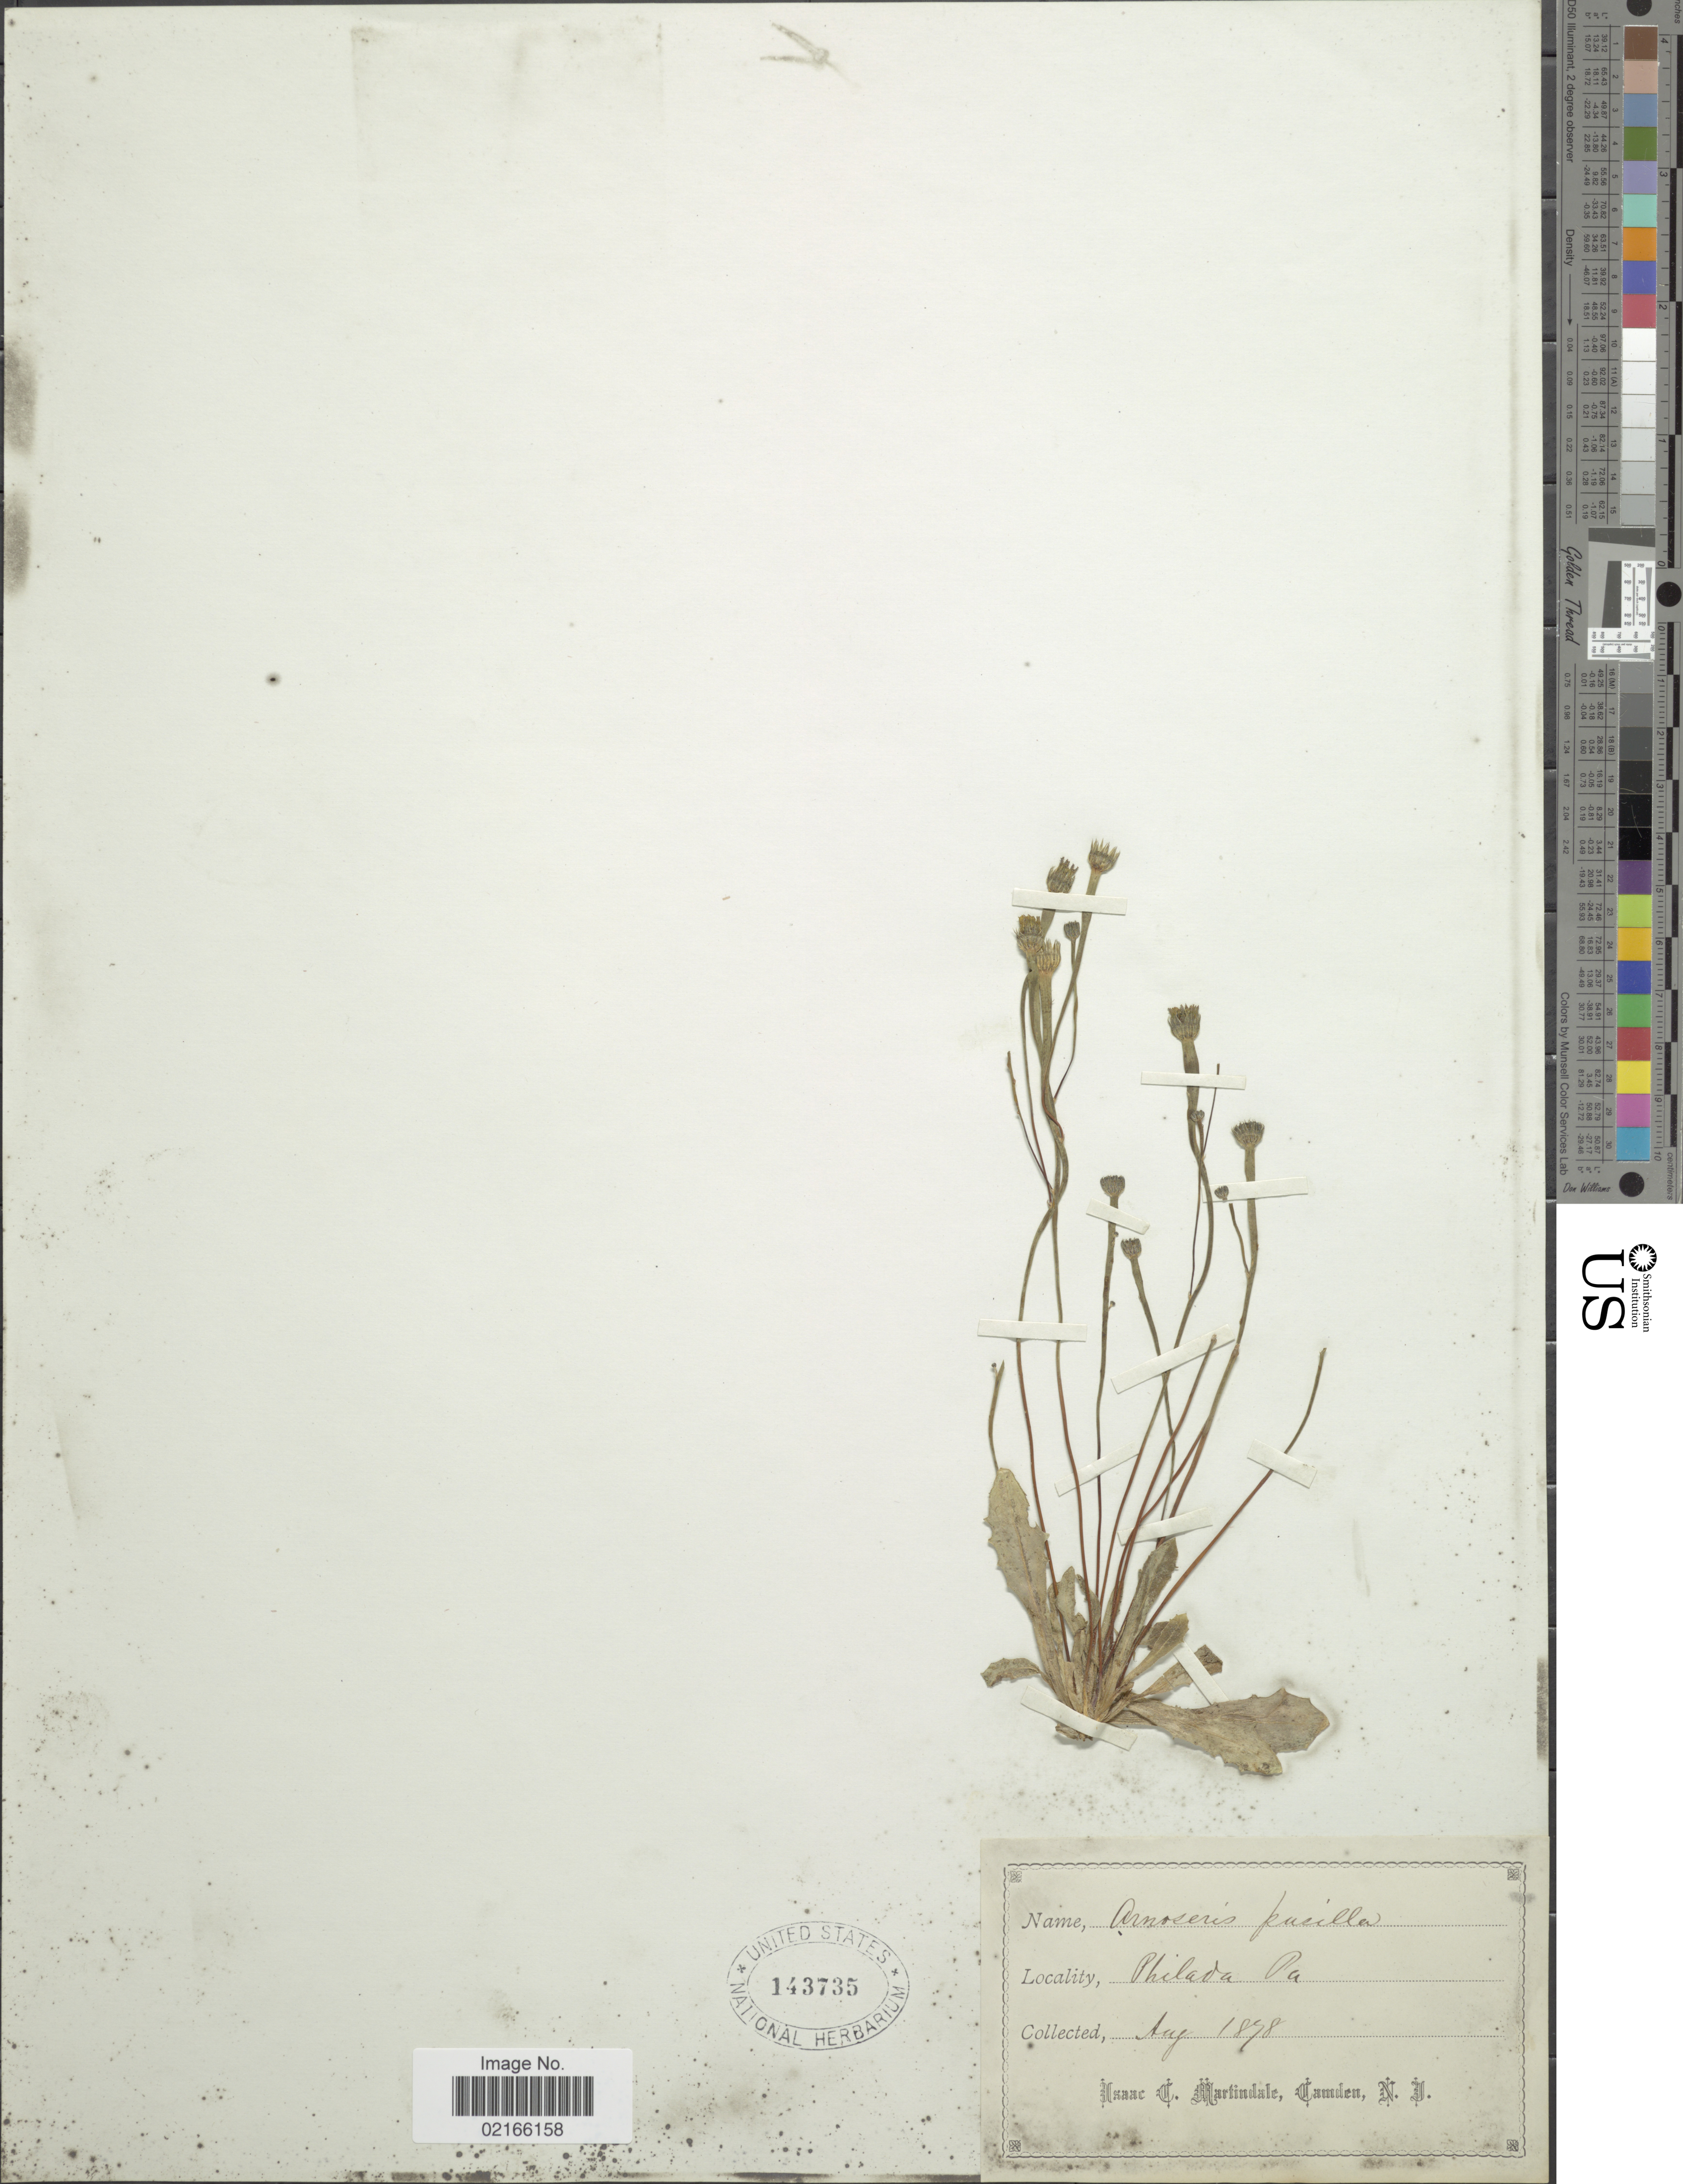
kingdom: Plantae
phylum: Tracheophyta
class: Magnoliopsida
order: Asterales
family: Asteraceae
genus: Arnoseris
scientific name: Arnoseris minima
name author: (L.) Schweigg. & Körte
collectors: I. C. Martindale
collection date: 1878-08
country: United States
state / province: Pennsylvania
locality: Philada, Pa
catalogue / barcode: US 143735